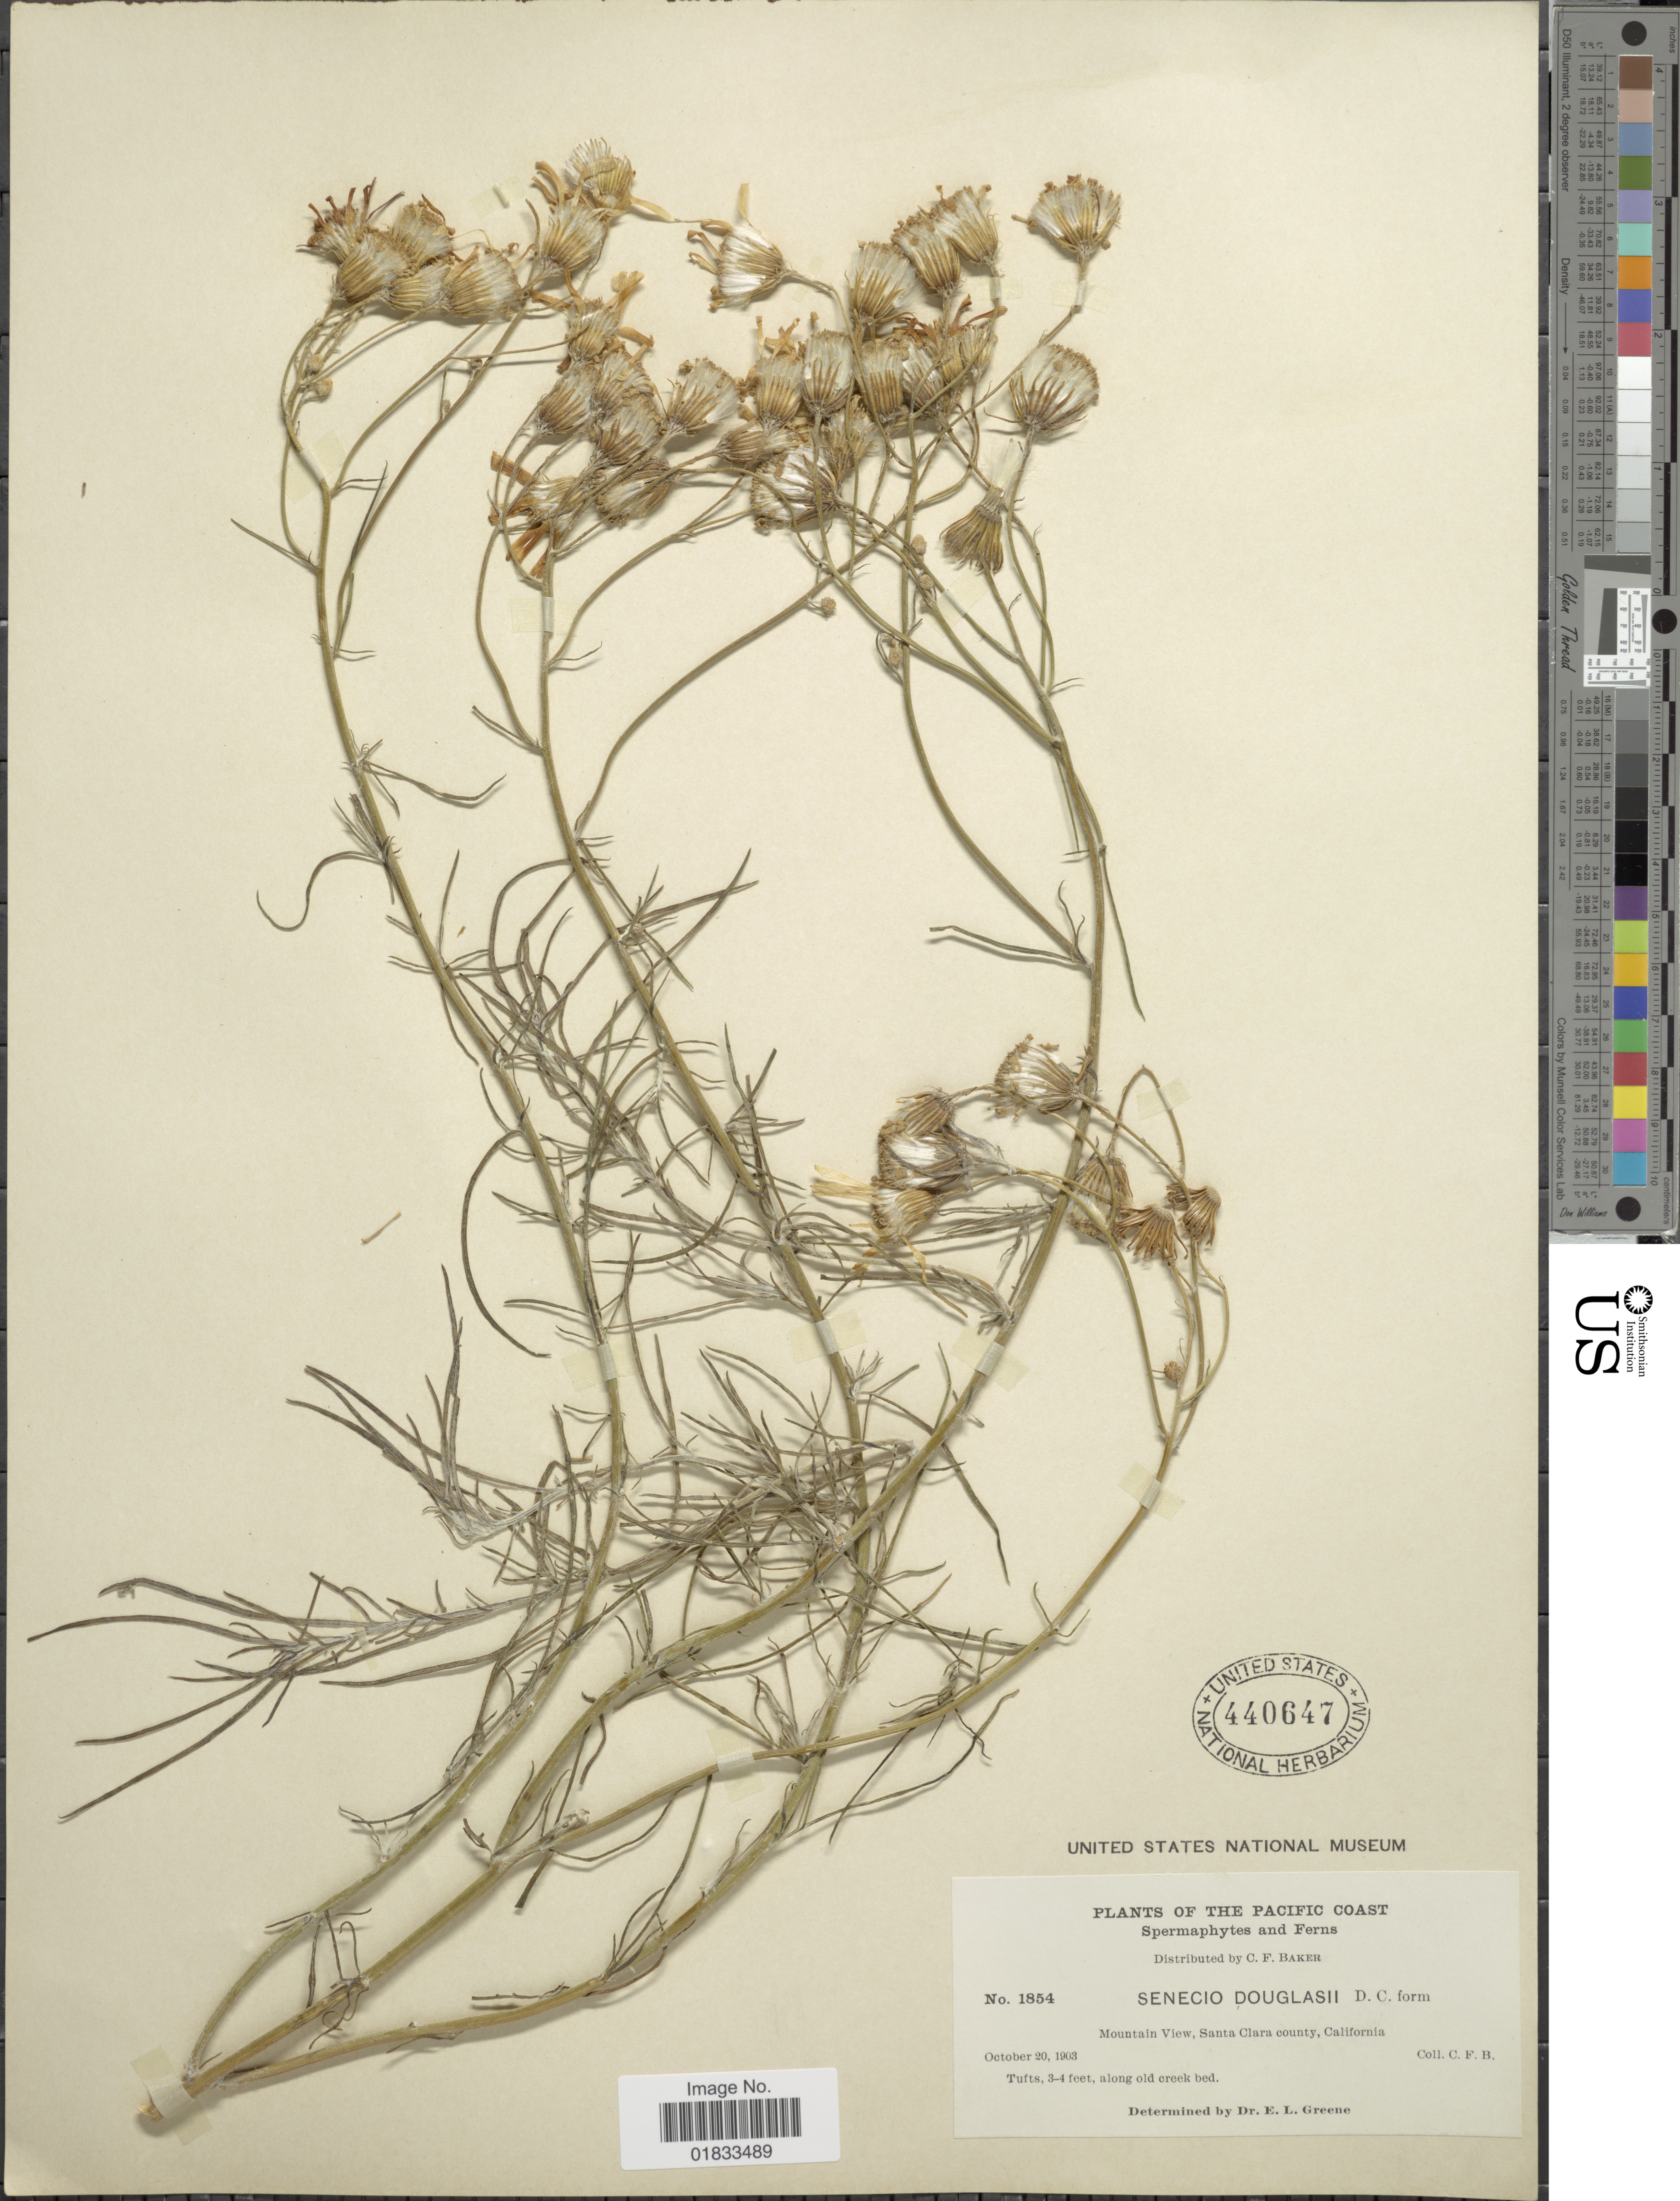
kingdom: Plantae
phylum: Tracheophyta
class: Magnoliopsida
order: Asterales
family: Asteraceae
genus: Senecio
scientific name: Senecio flaccidus var. douglasii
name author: (DC.) B.L. Turner & T.M. Barkley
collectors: C. F. Baker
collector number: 1854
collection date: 1903-10-20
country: United States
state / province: California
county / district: Santa Clara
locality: Pacific Coast, Mountain View, Santa Clara County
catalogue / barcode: US 440647